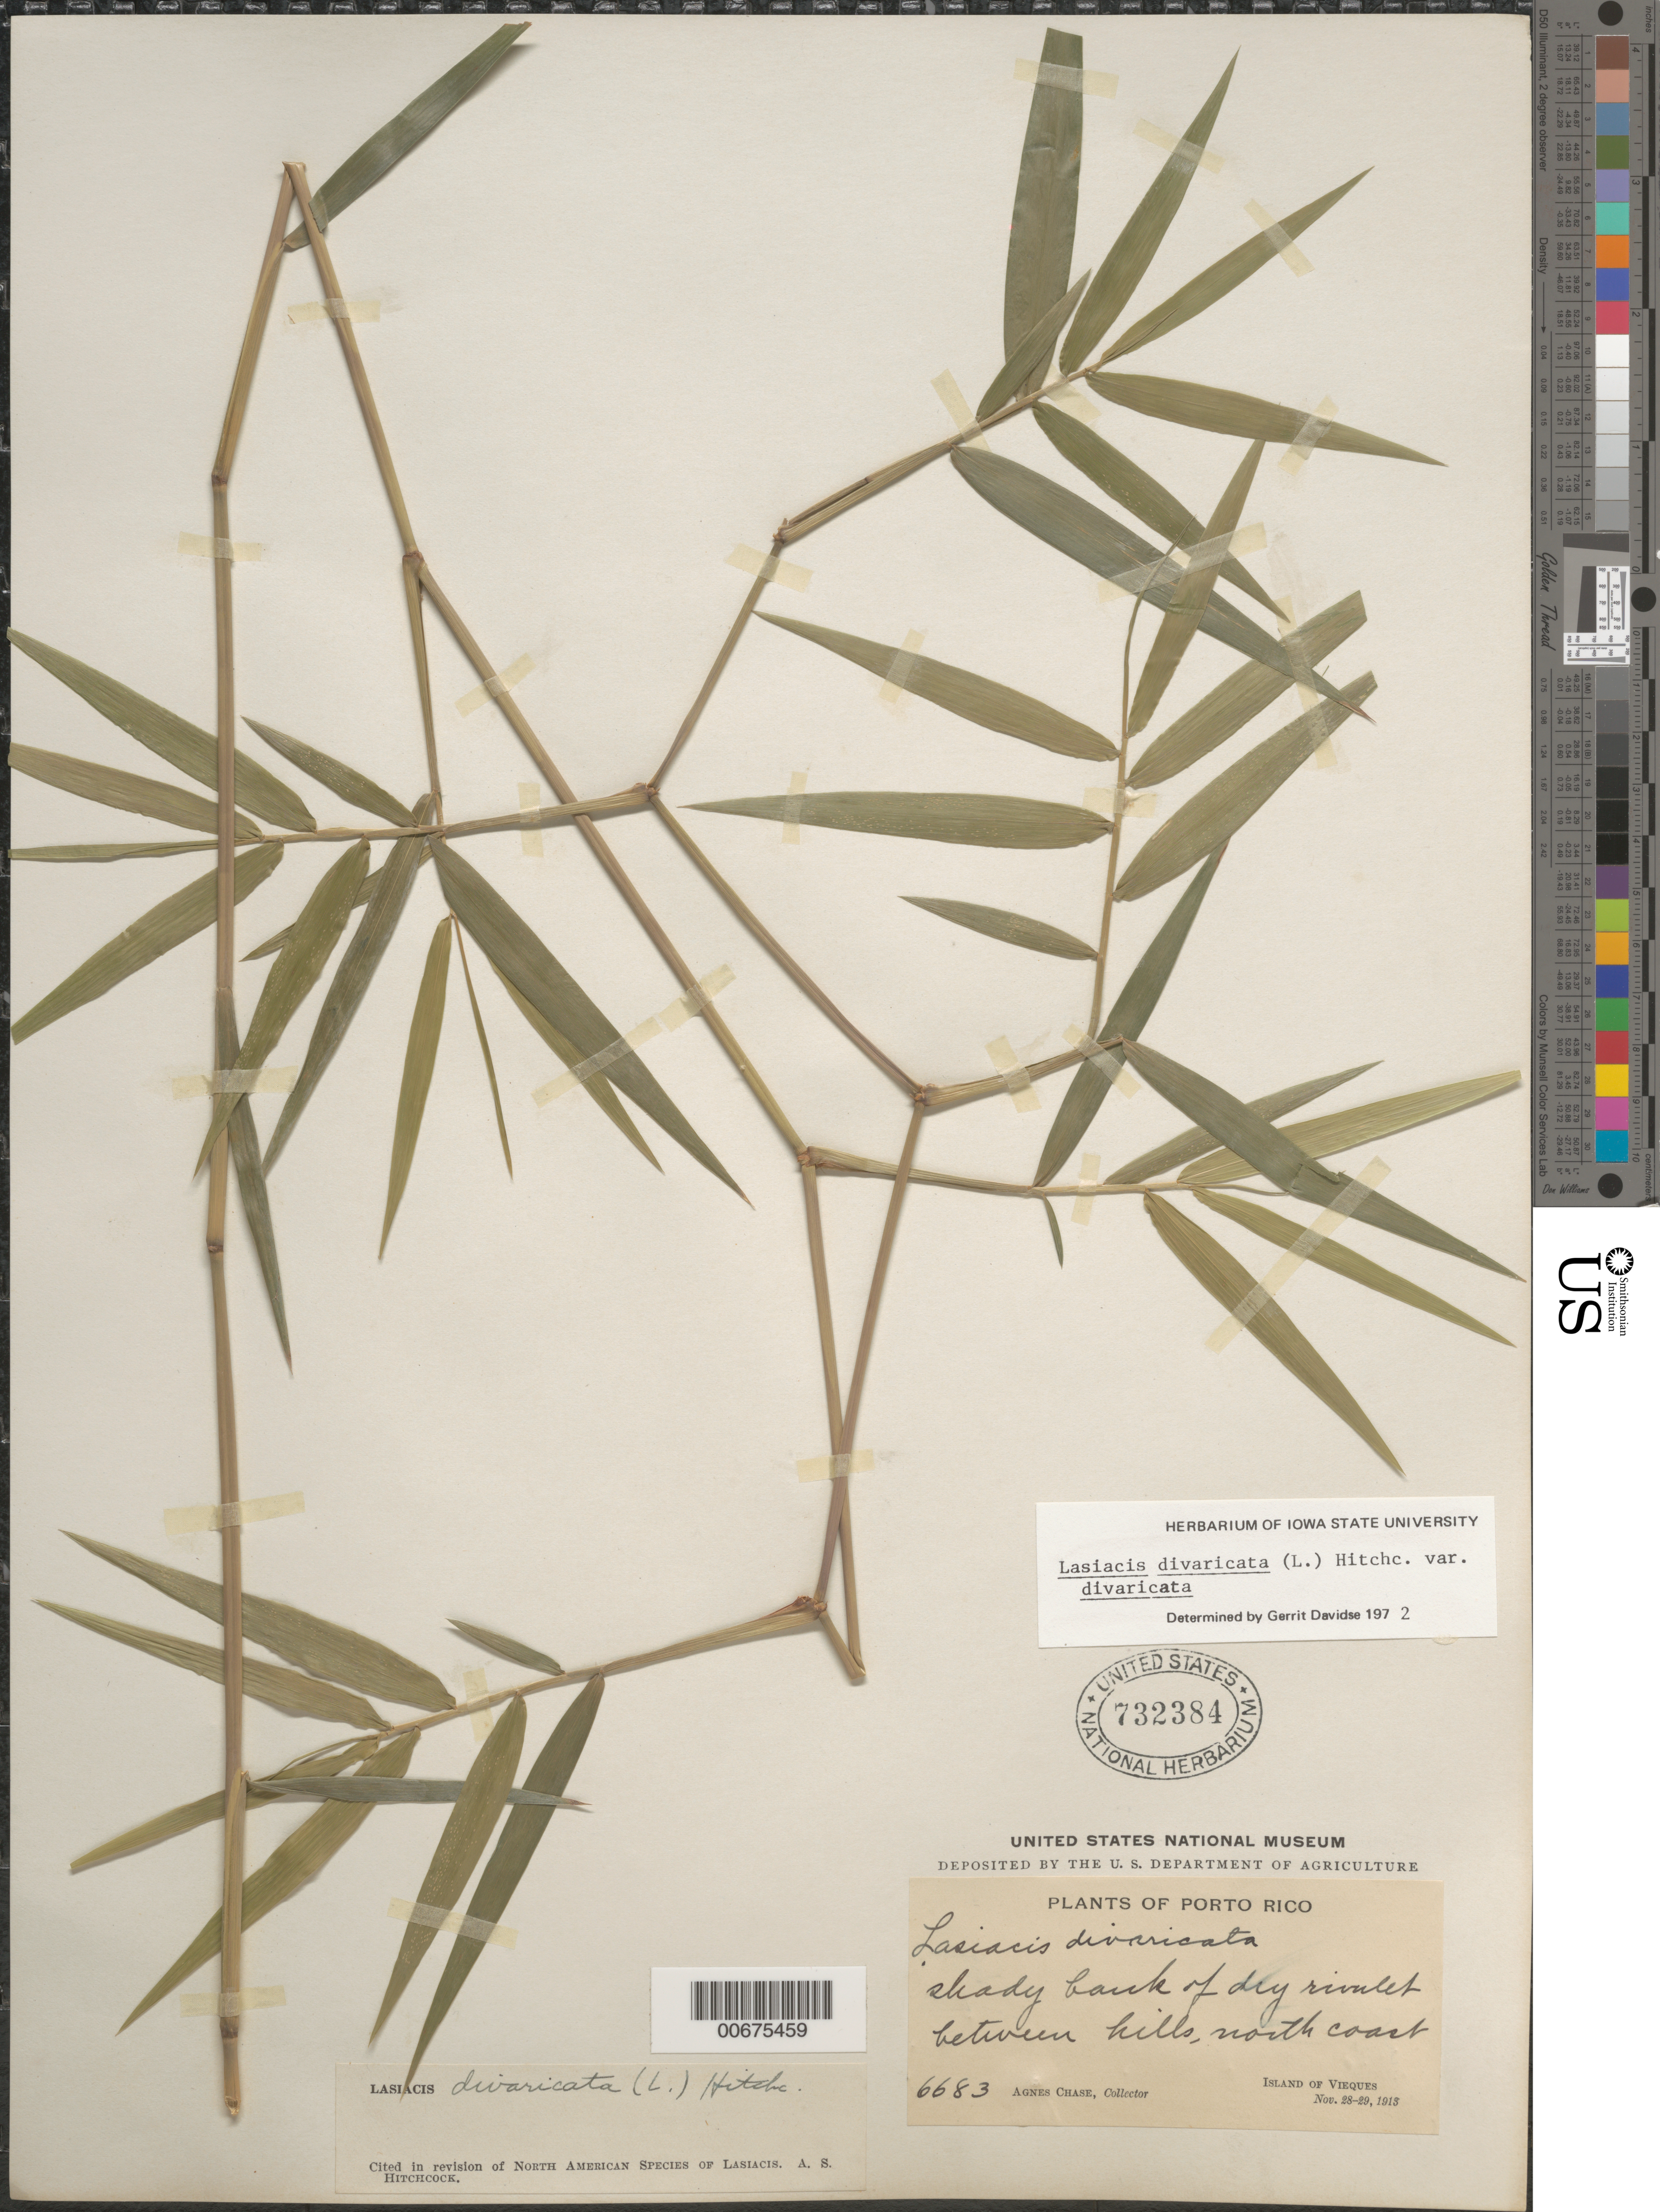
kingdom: Plantae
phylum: Tracheophyta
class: Liliopsida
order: Poales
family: Poaceae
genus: Lasiacis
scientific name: Lasiacis divaricata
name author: (L.) Hitchc.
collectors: A. Chase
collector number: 6683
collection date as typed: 28 Nov 1913 to 29 Nov 1913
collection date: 1913-11-28/1913-11-29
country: Puerto Rico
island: Vieques I.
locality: Vieques Island: north coast. Shady bank of dry rivulet between hills.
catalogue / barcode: US 732384